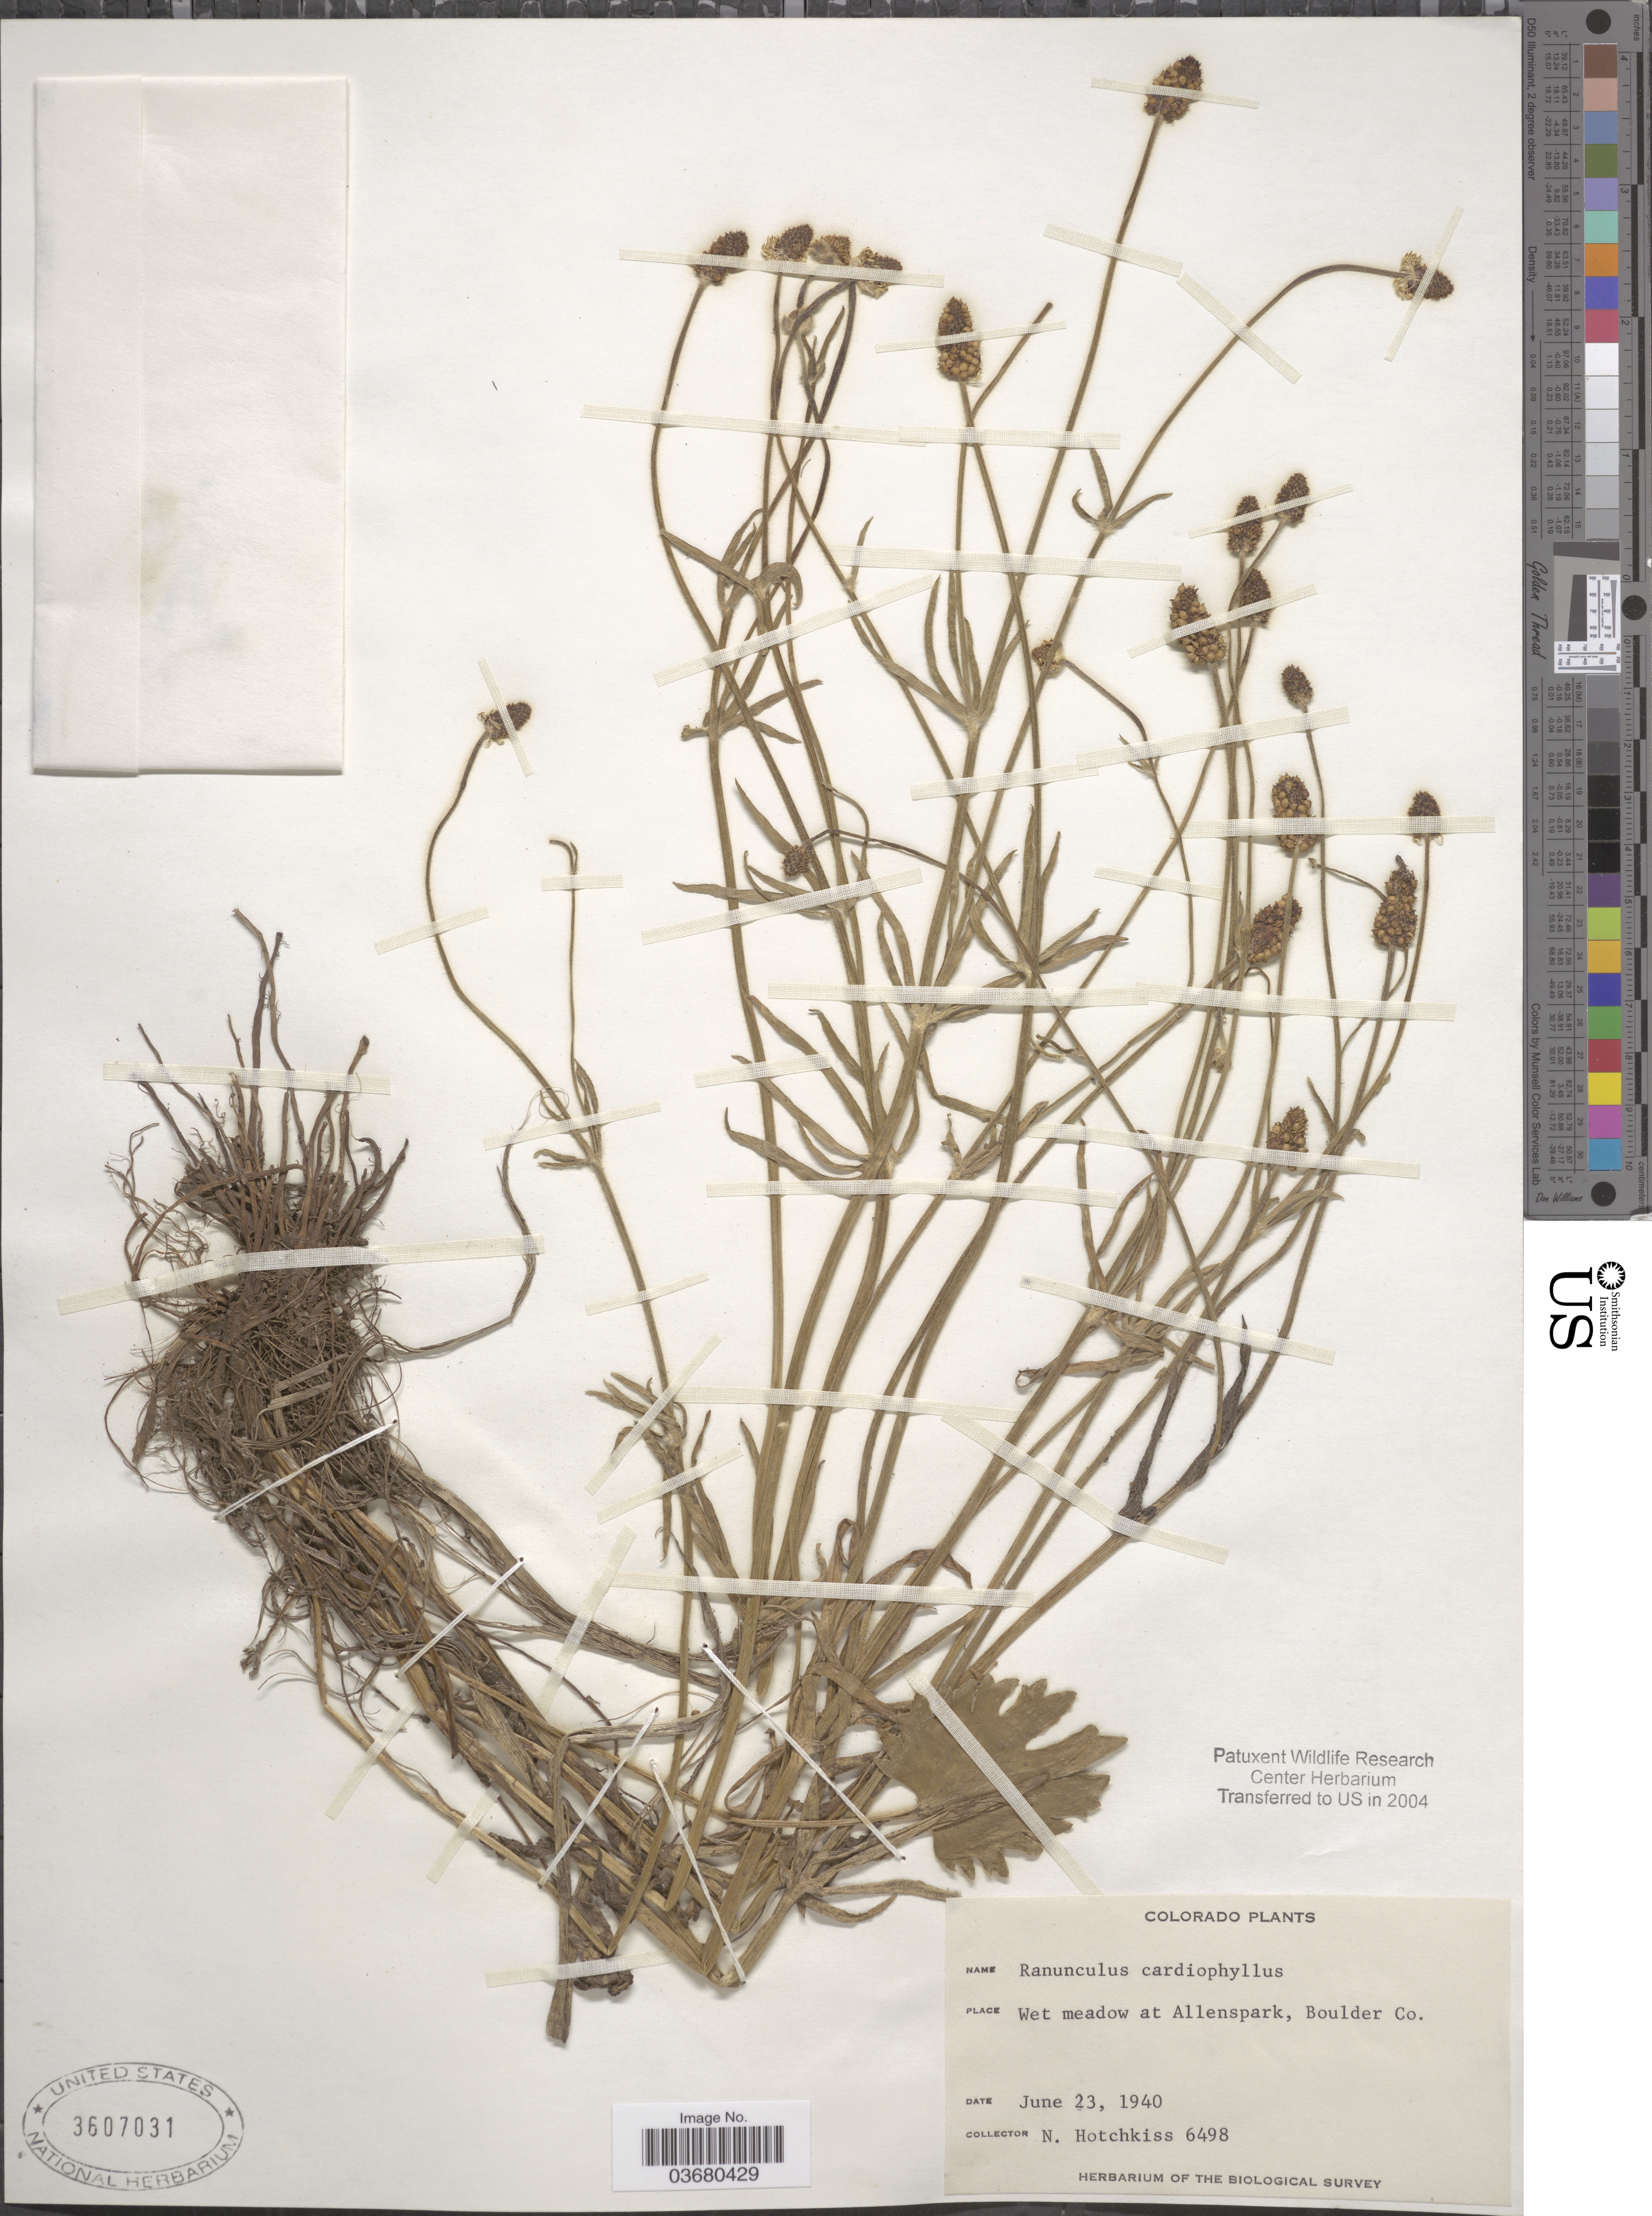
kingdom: Plantae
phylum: Tracheophyta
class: Magnoliopsida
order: Ranunculales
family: Ranunculaceae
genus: Ranunculus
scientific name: Ranunculus cardiophyllus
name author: Hook.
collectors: N. Hotchkiss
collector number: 6498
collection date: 1940-06-23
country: United States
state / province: Colorado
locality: Wet meadow at Allenspark, Boulder Co.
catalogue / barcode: US 3607031